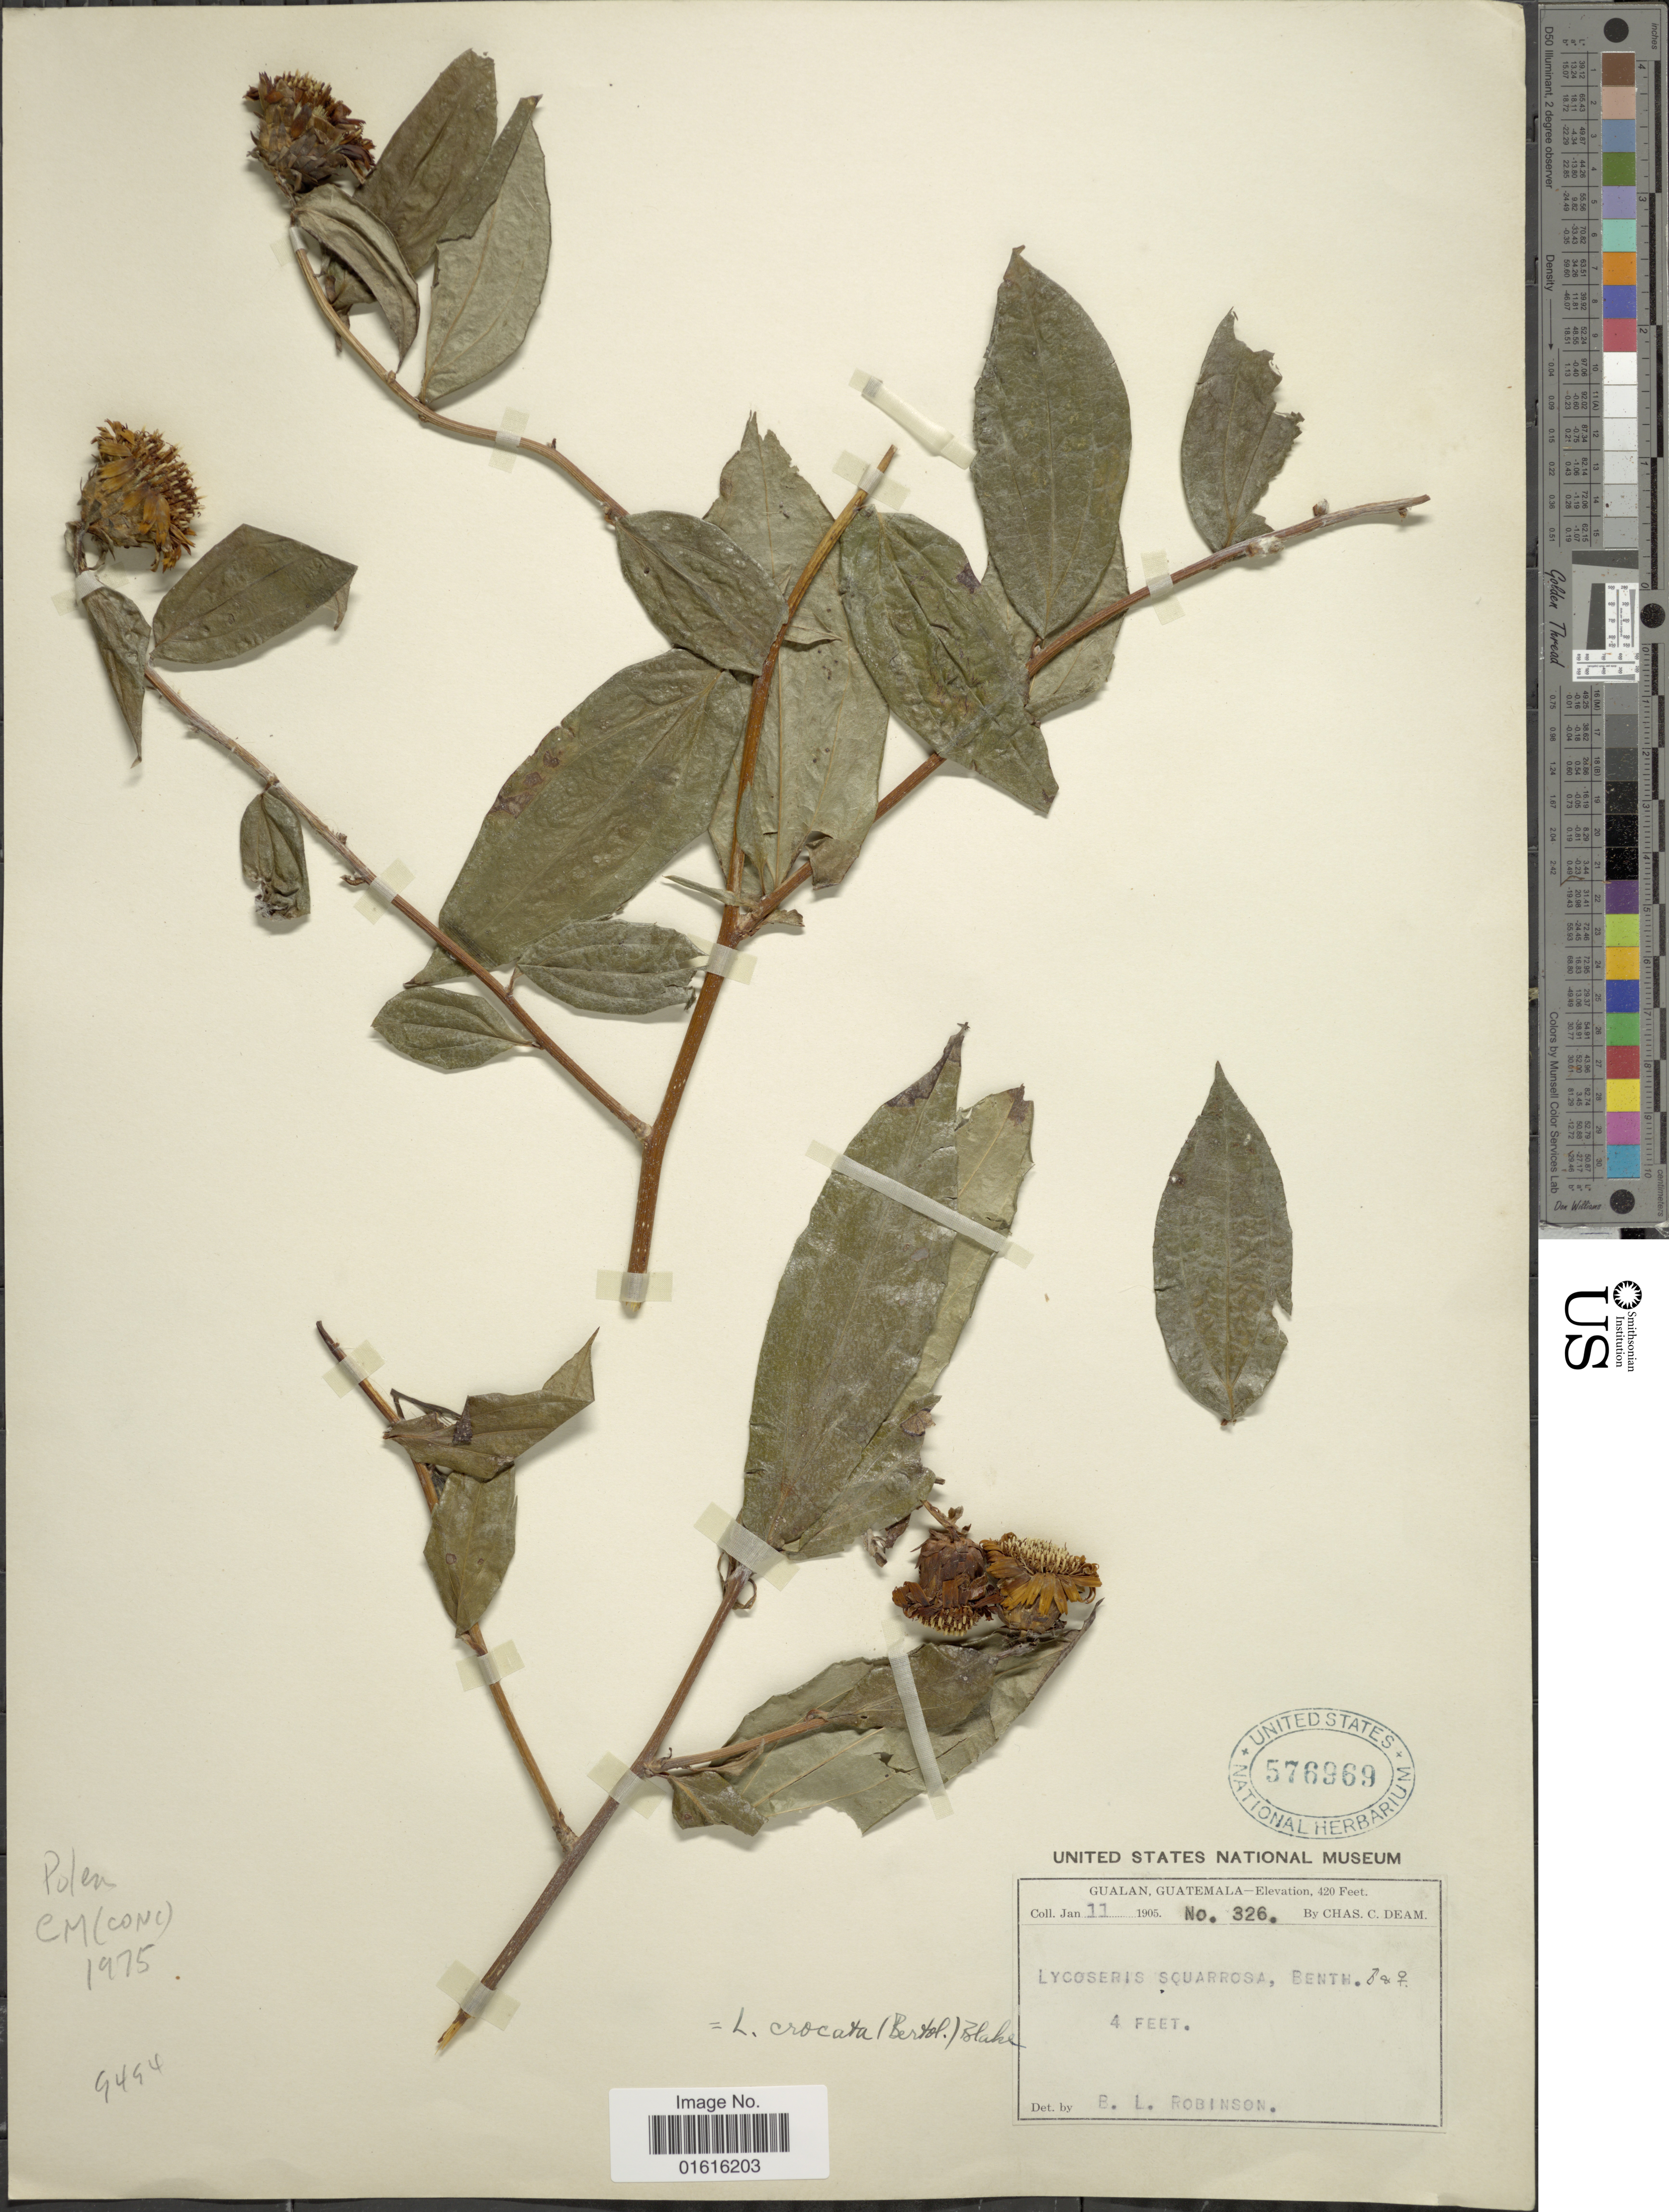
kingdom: Plantae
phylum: Tracheophyta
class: Magnoliopsida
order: Asterales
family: Asteraceae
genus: Lycoseris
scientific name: Lycoseris crocata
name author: S.F. Blake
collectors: C. C. Deam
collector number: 326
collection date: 1905-01-11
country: Guatemala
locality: Gualan.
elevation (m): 128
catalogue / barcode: US 576969